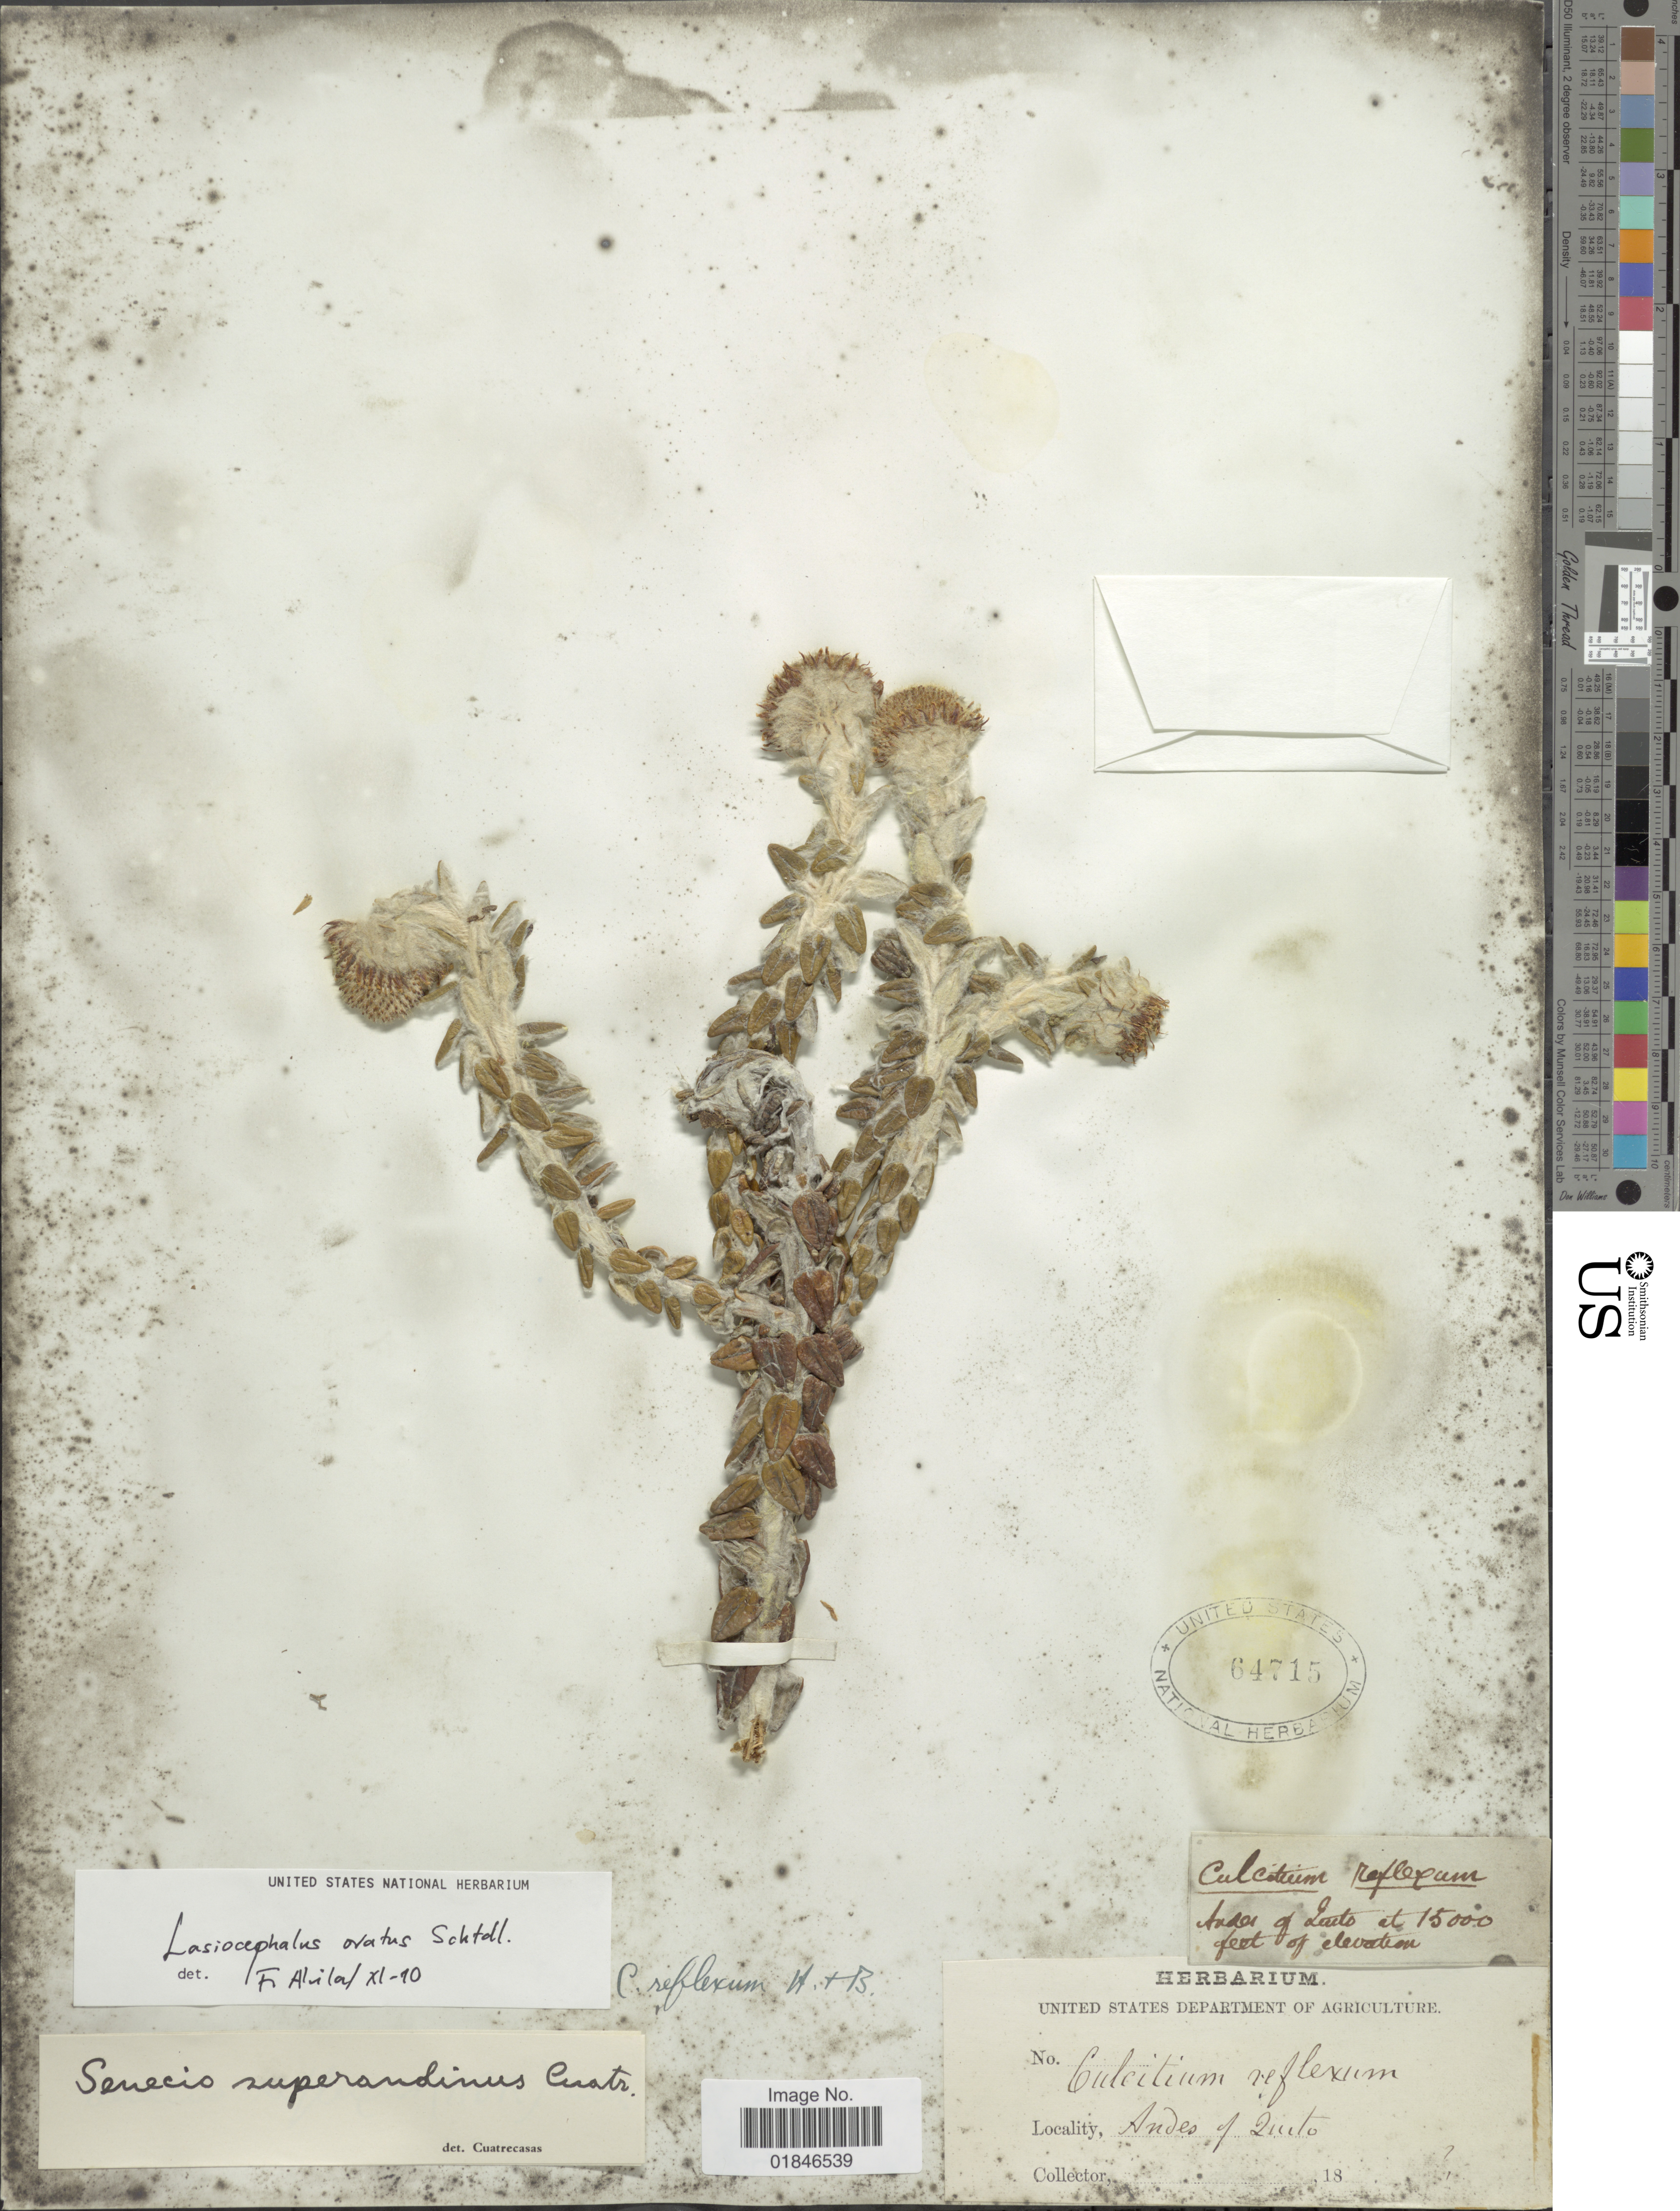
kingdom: Plantae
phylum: Tracheophyta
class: Magnoliopsida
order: Asterales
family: Asteraceae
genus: Senecio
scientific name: Senecio superandinus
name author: Cuatrec.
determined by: Salomon, Luciana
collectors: ex herb. U. S. Department of Agriculture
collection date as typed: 18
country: Ecuador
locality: Andes of Quito.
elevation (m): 4572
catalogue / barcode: US 64715